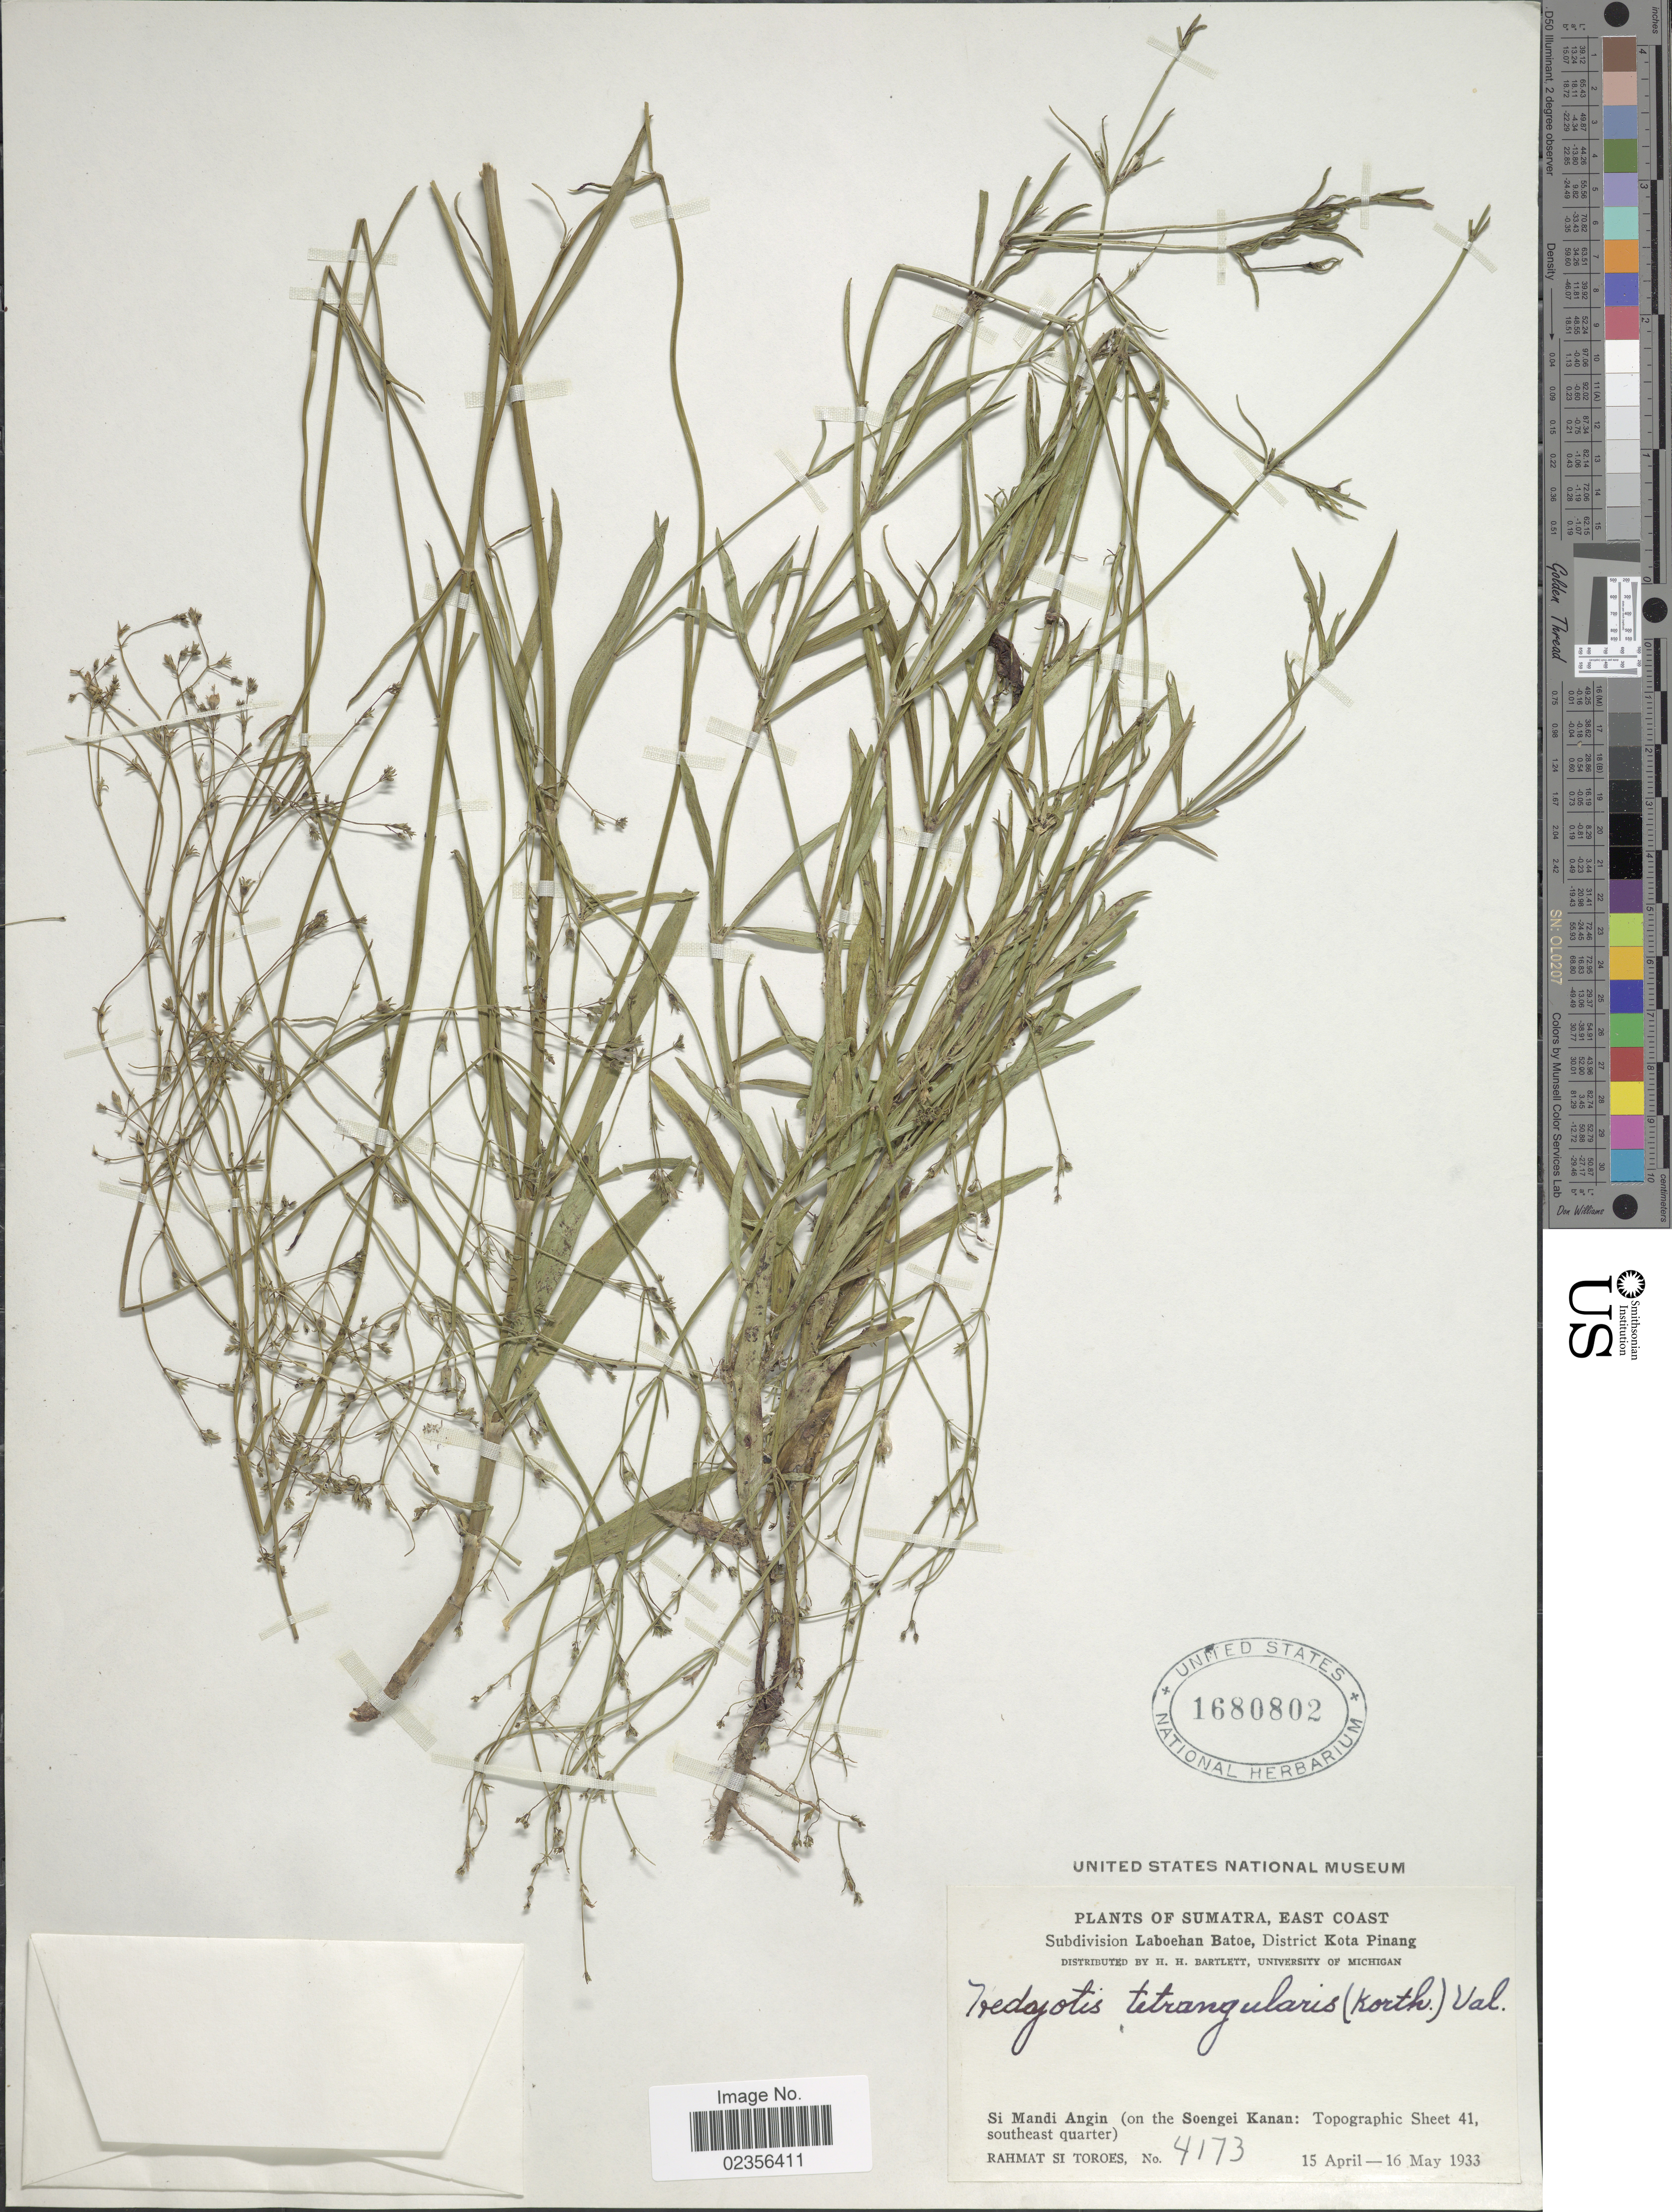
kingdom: Plantae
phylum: Tracheophyta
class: Magnoliopsida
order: Gentianales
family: Rubiaceae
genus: Hedyotis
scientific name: Hedyotis tetrangularis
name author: (Korth.) Walp.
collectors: Rahmat Si Boeea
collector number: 4173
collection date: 1933-04-15/1933-05-16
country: Indonesia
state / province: Sumatra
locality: Sumatra, East Coast, Laboehan Batoe, District Kota Pinang, Si Mandi Angin (on the Soengei Kanan: Topographic Sheet 41 southeast quarter)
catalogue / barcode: US 1680802